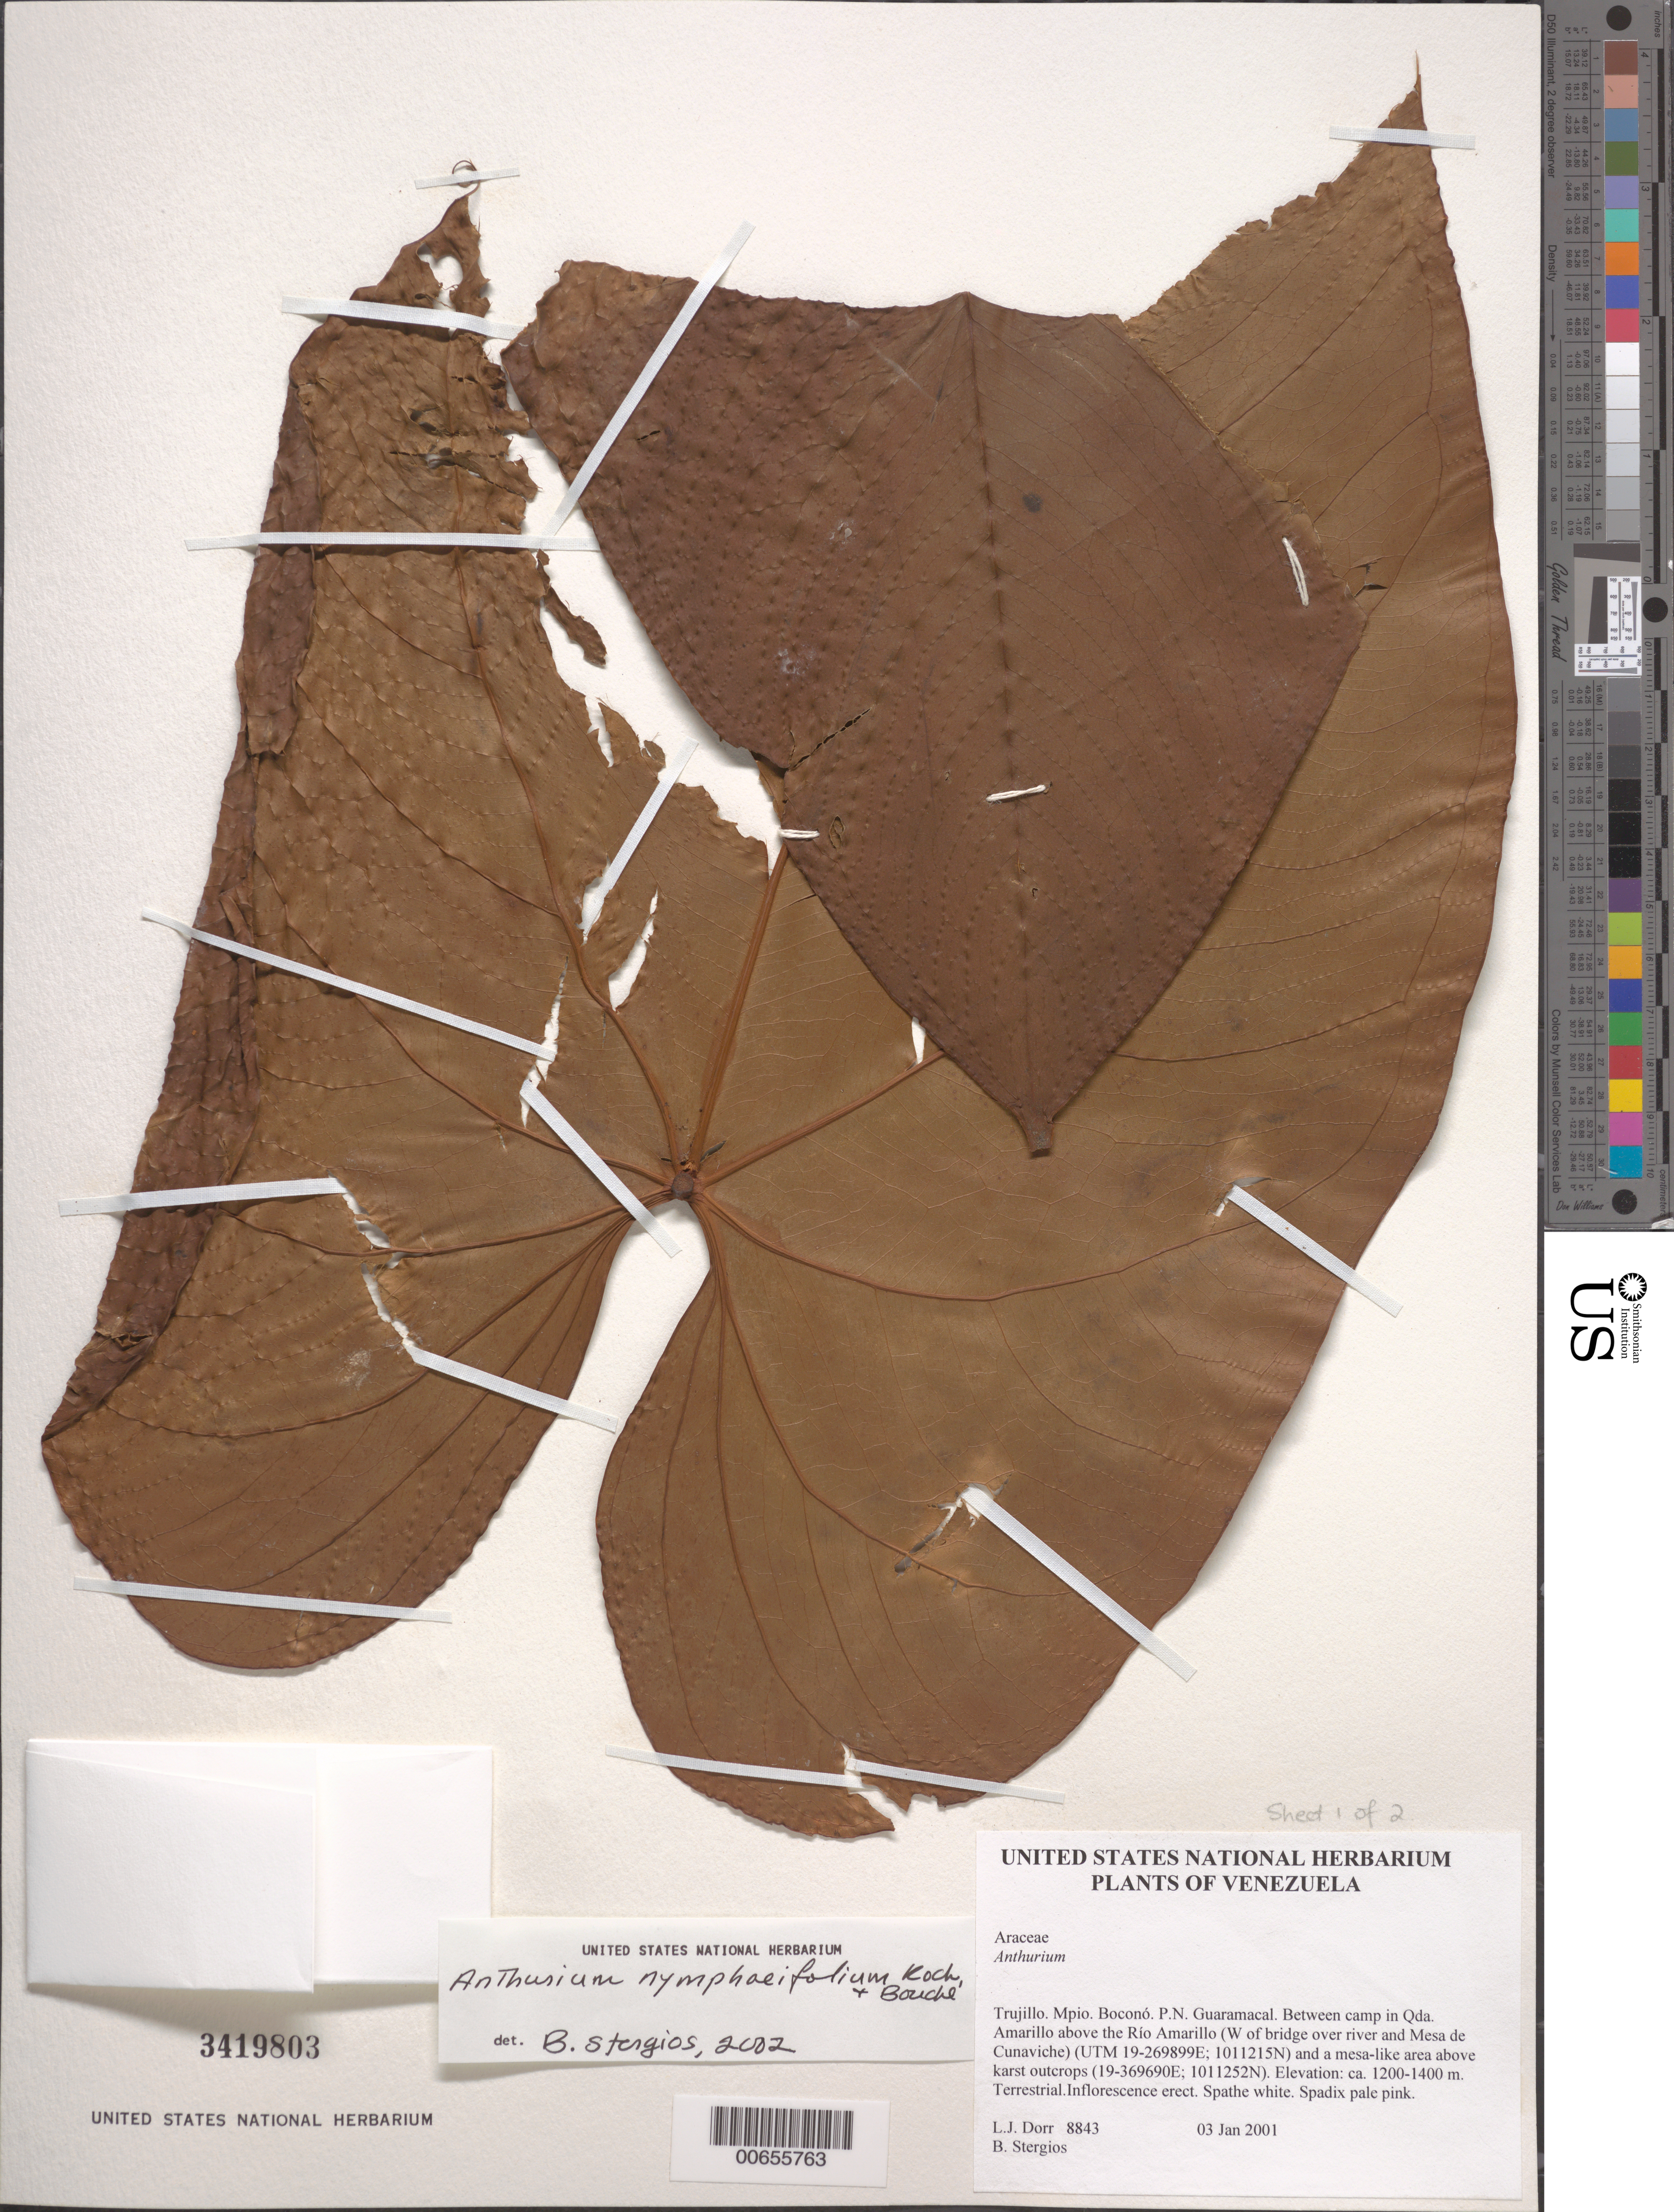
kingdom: Plantae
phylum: Tracheophyta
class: Liliopsida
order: Alismatales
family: Araceae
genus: Anthurium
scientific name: Anthurium nymphaeifolium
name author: K. Koch & C.D. Bouché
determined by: Stergios, B. G.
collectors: L. J. Dorr & B. G. Stergios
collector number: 8843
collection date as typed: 03 Jan 2001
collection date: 2001-01-03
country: Venezuela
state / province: Trujillo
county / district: Boconó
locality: Parque Nacional Guaramacal. Between camp in Qda Amarillo above Río Amarillo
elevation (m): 1200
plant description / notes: MO, PORT, US, VEN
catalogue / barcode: US 3419803